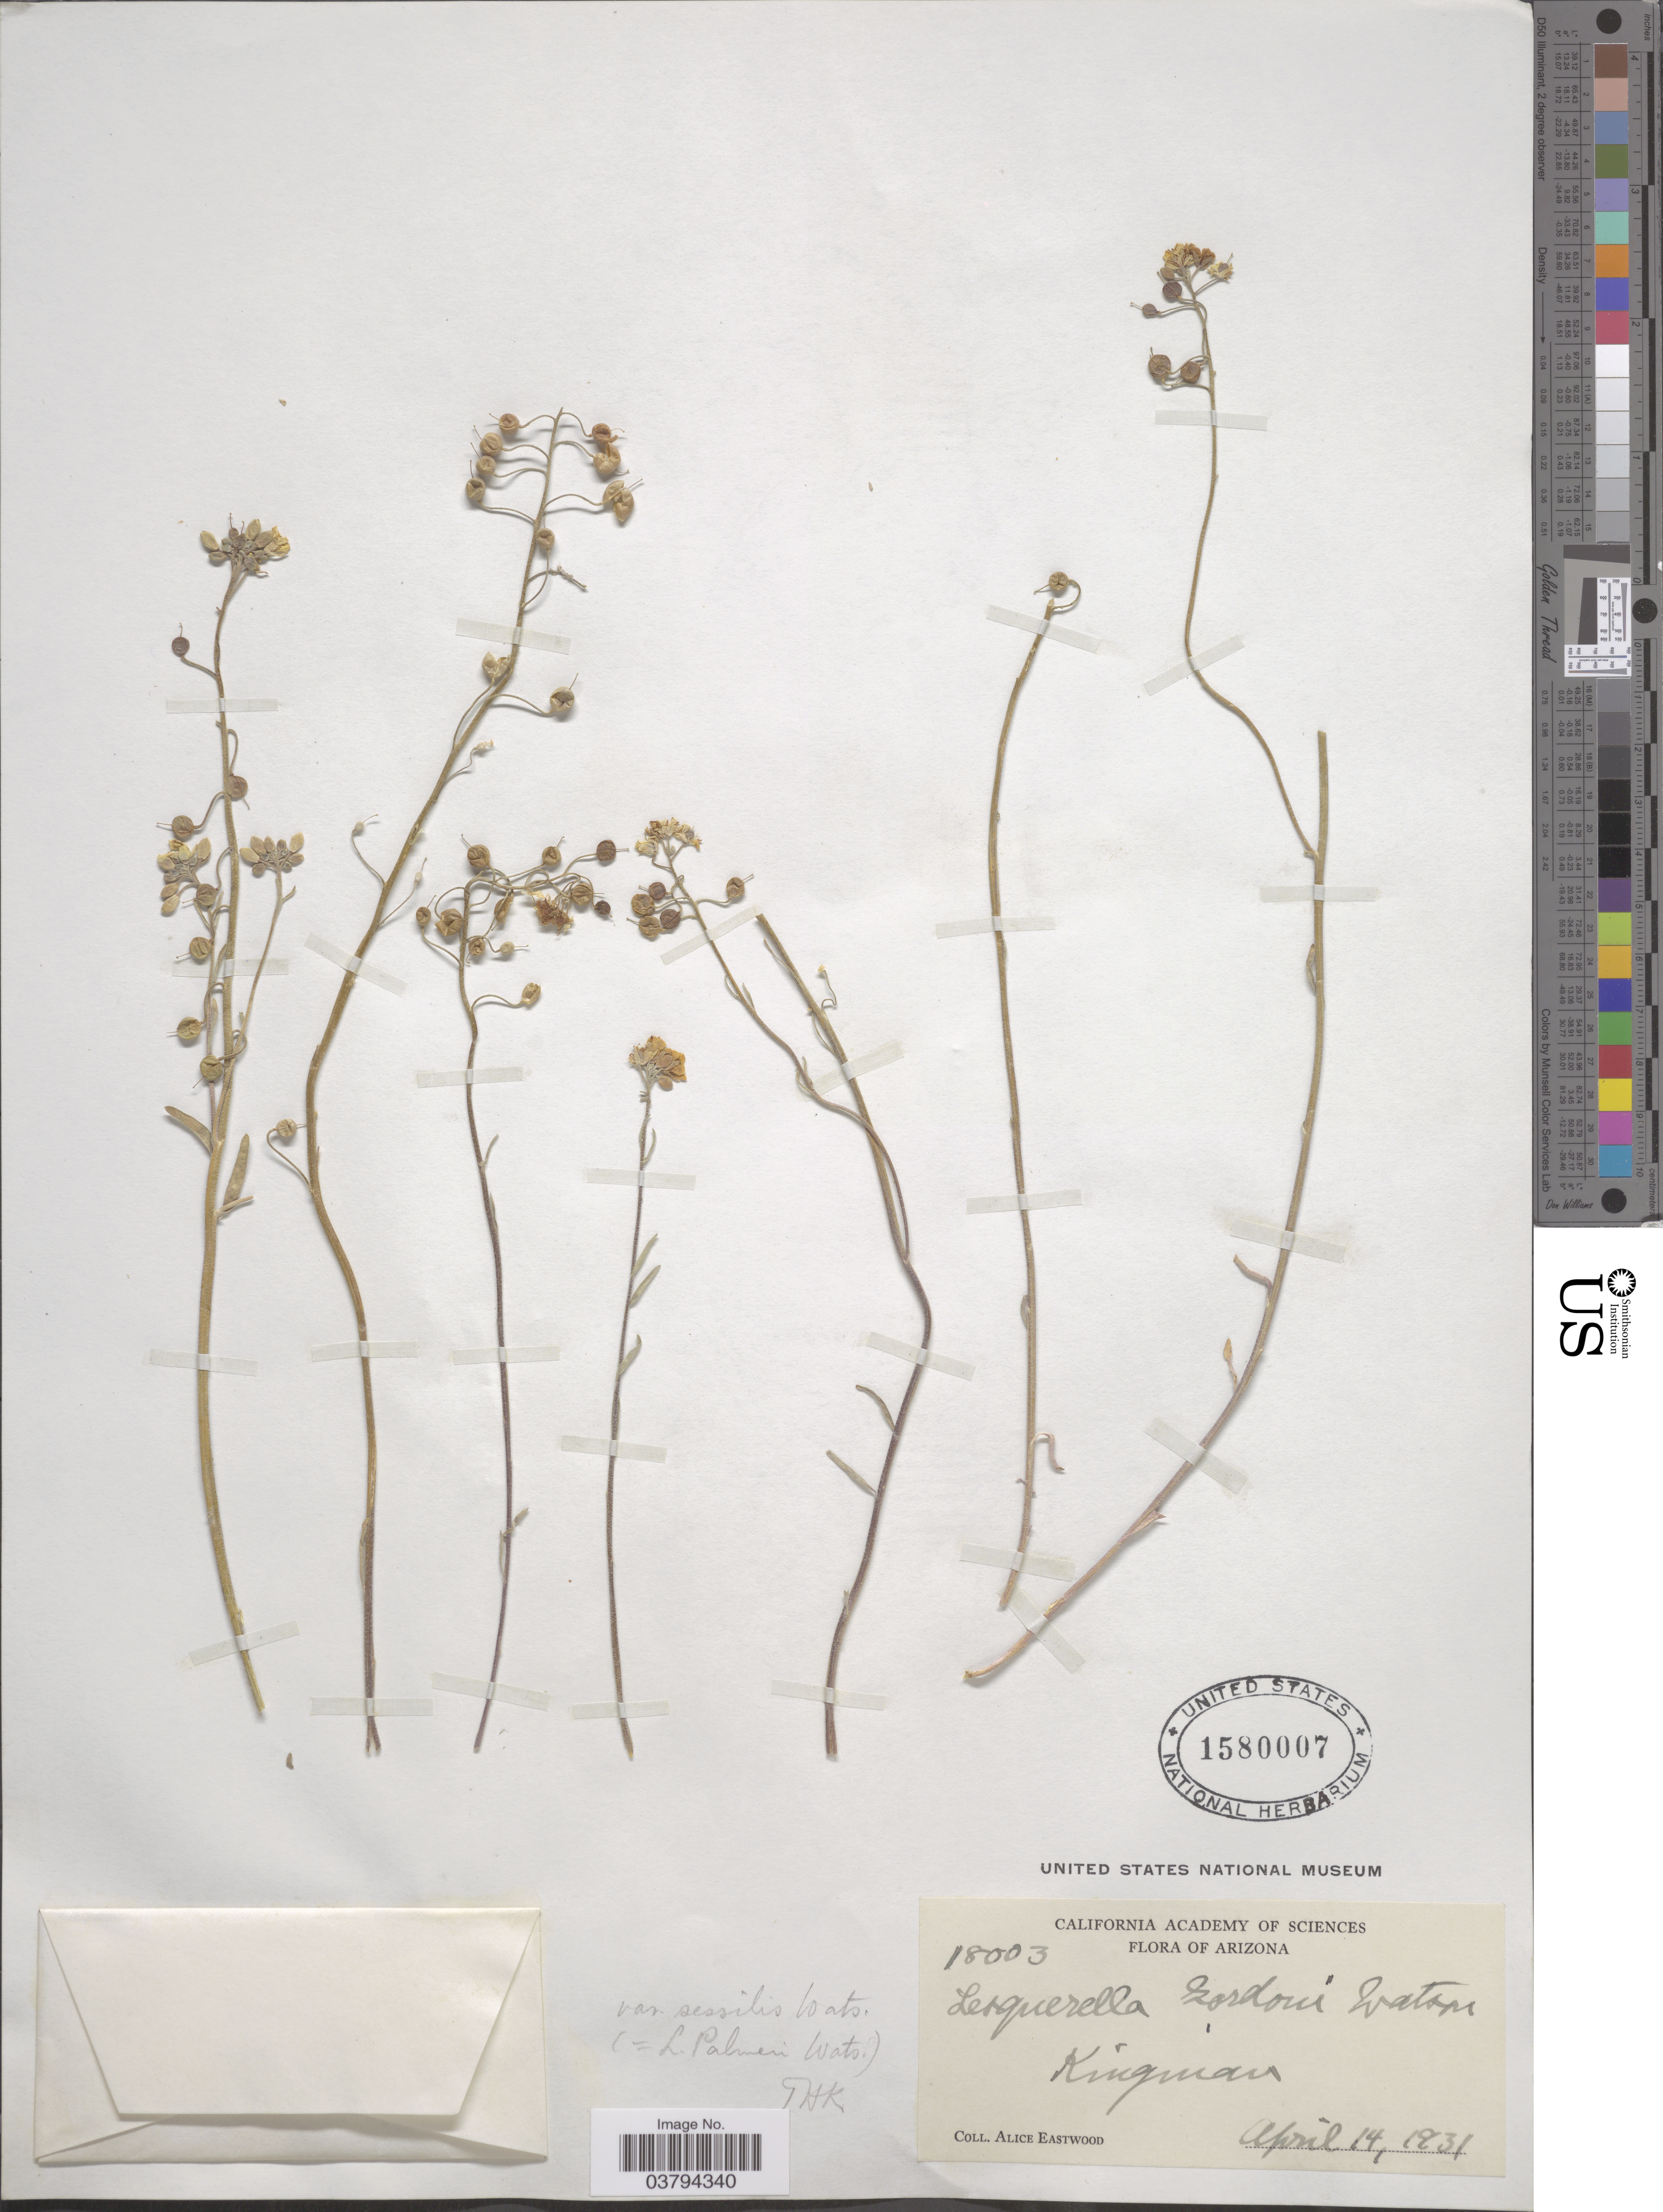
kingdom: Plantae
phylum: Tracheophyta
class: Magnoliopsida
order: Brassicales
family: Brassicaceae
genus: Lesquerella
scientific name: Lesquerella tenella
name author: A. Nelson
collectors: A. Eastwood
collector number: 18003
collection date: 1931-04-14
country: United States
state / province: Arizona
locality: Kingman.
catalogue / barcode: US 1580007